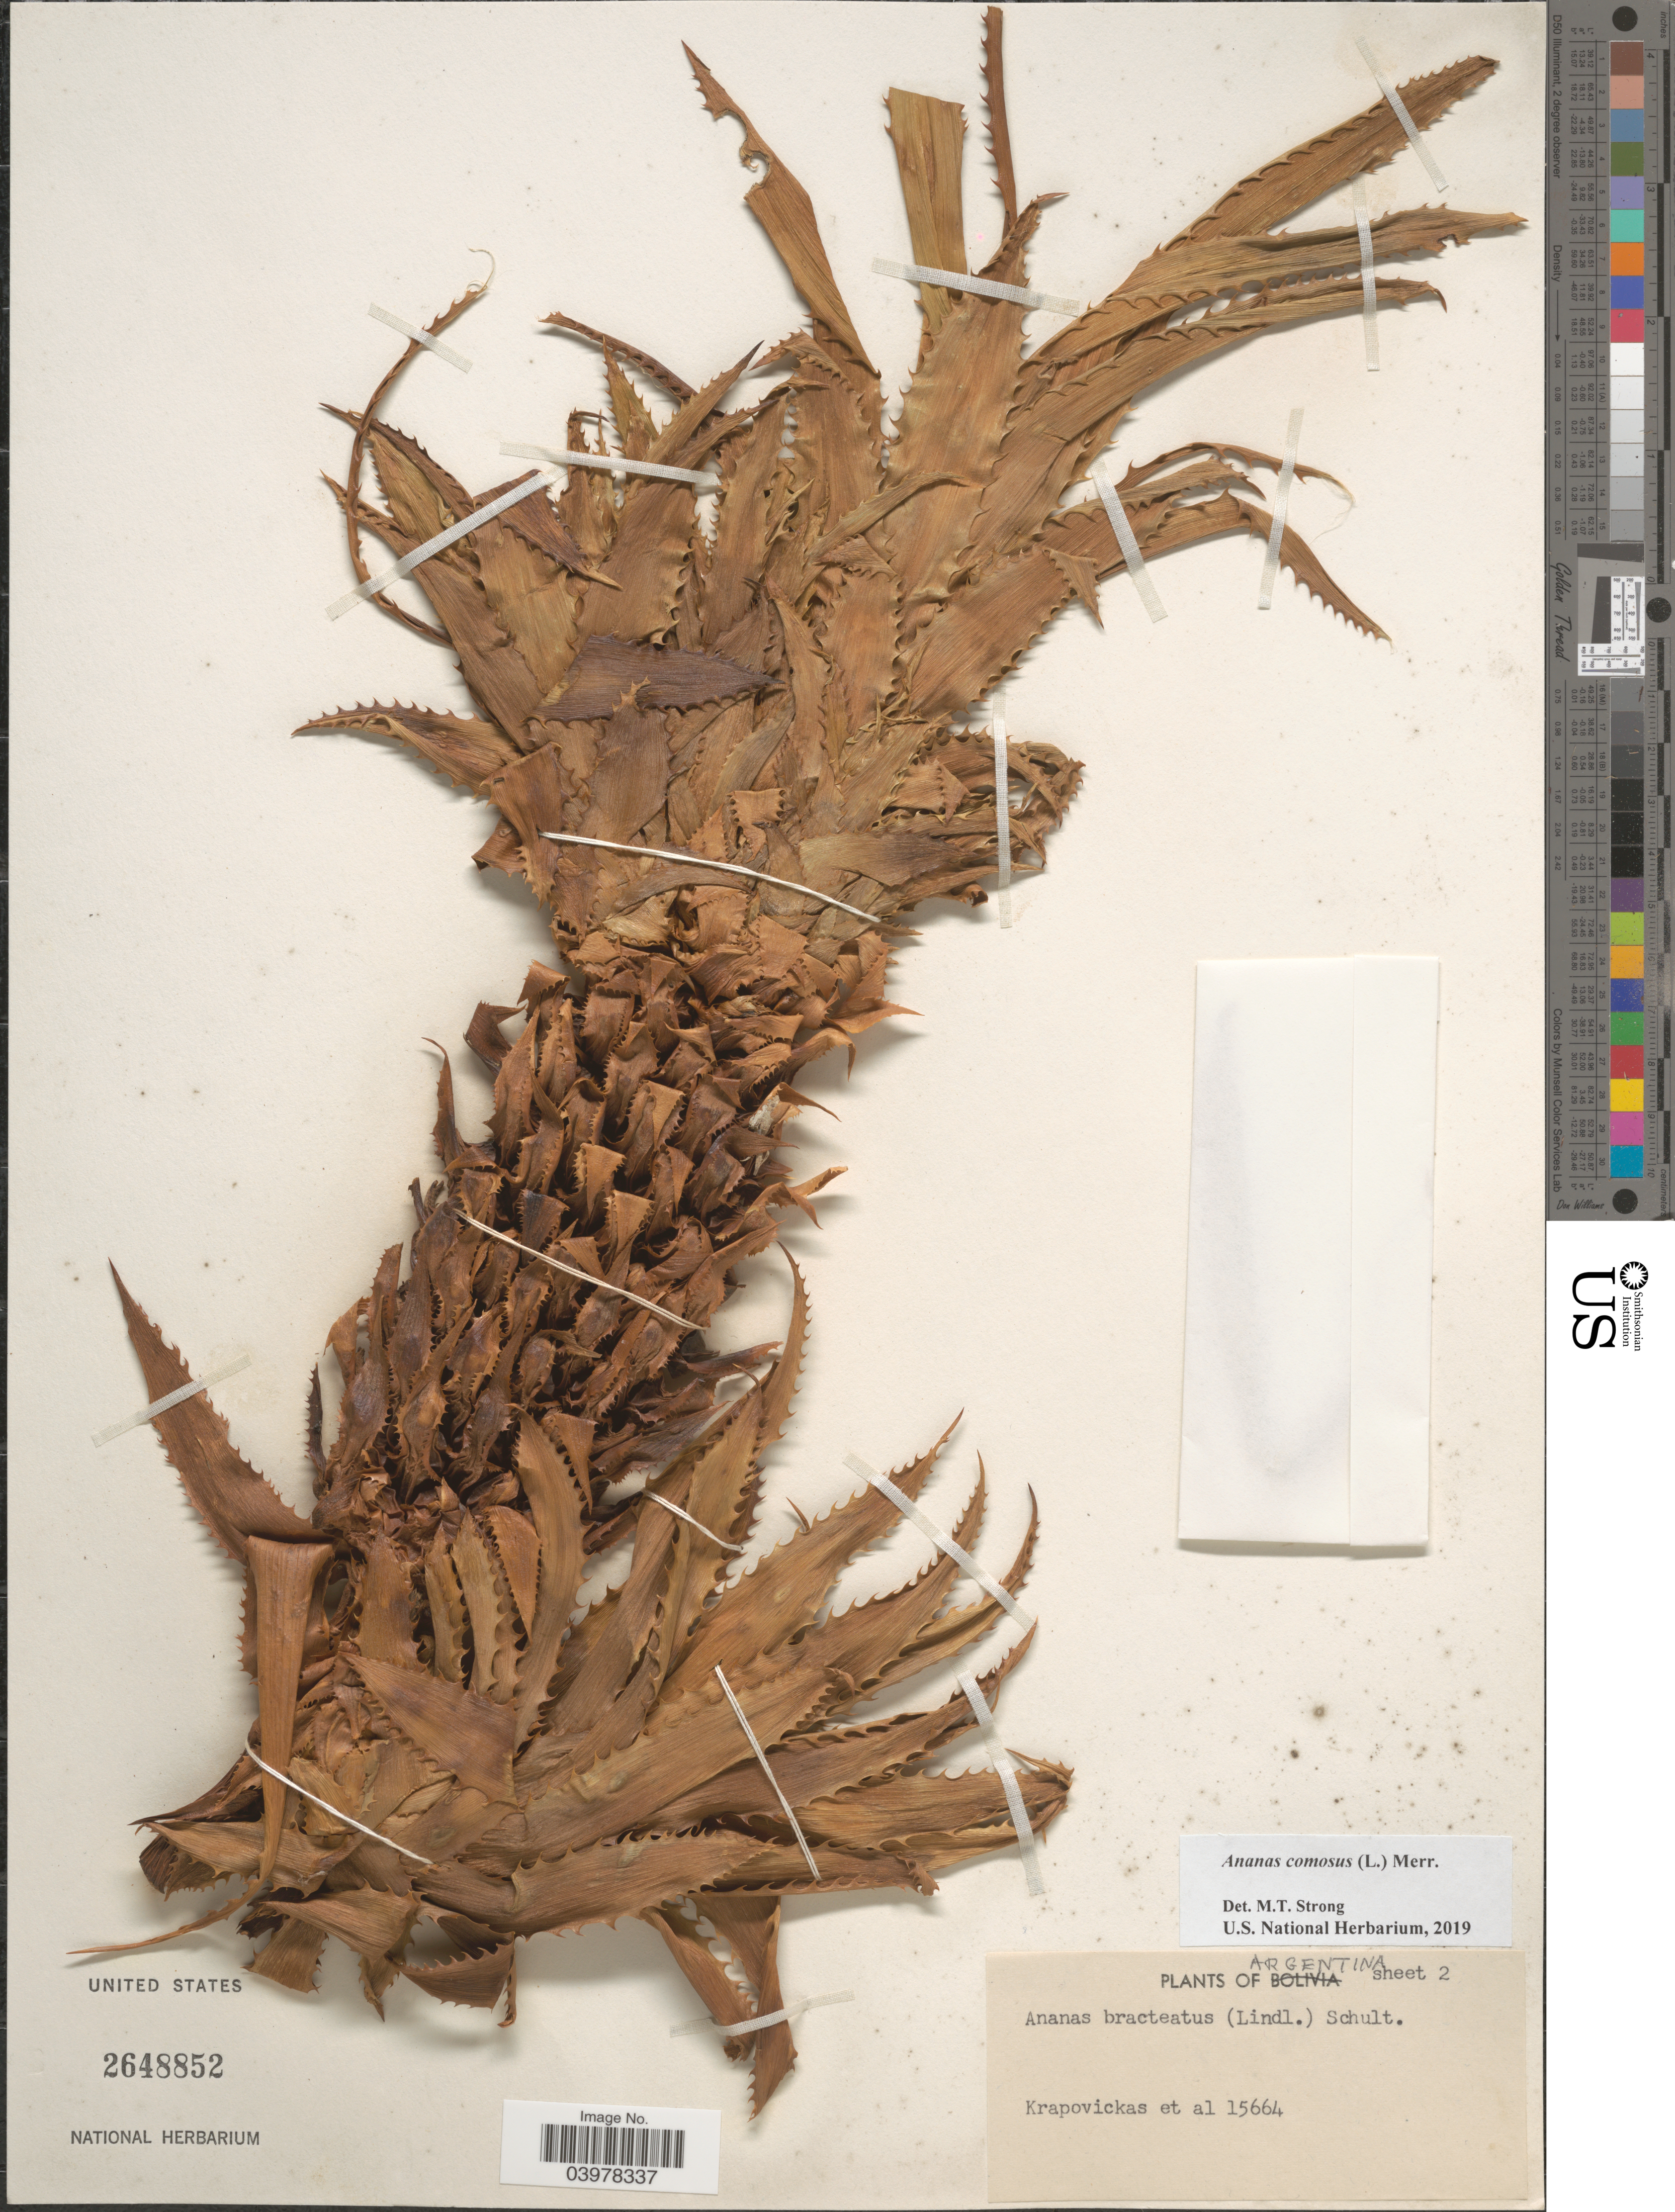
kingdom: Plantae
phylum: Tracheophyta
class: Liliopsida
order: Poales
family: Bromeliaceae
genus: Ananas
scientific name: Ananas comosus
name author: (L.) Merr.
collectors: Krapovickas & et al.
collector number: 15664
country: Argentina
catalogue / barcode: US 2648852